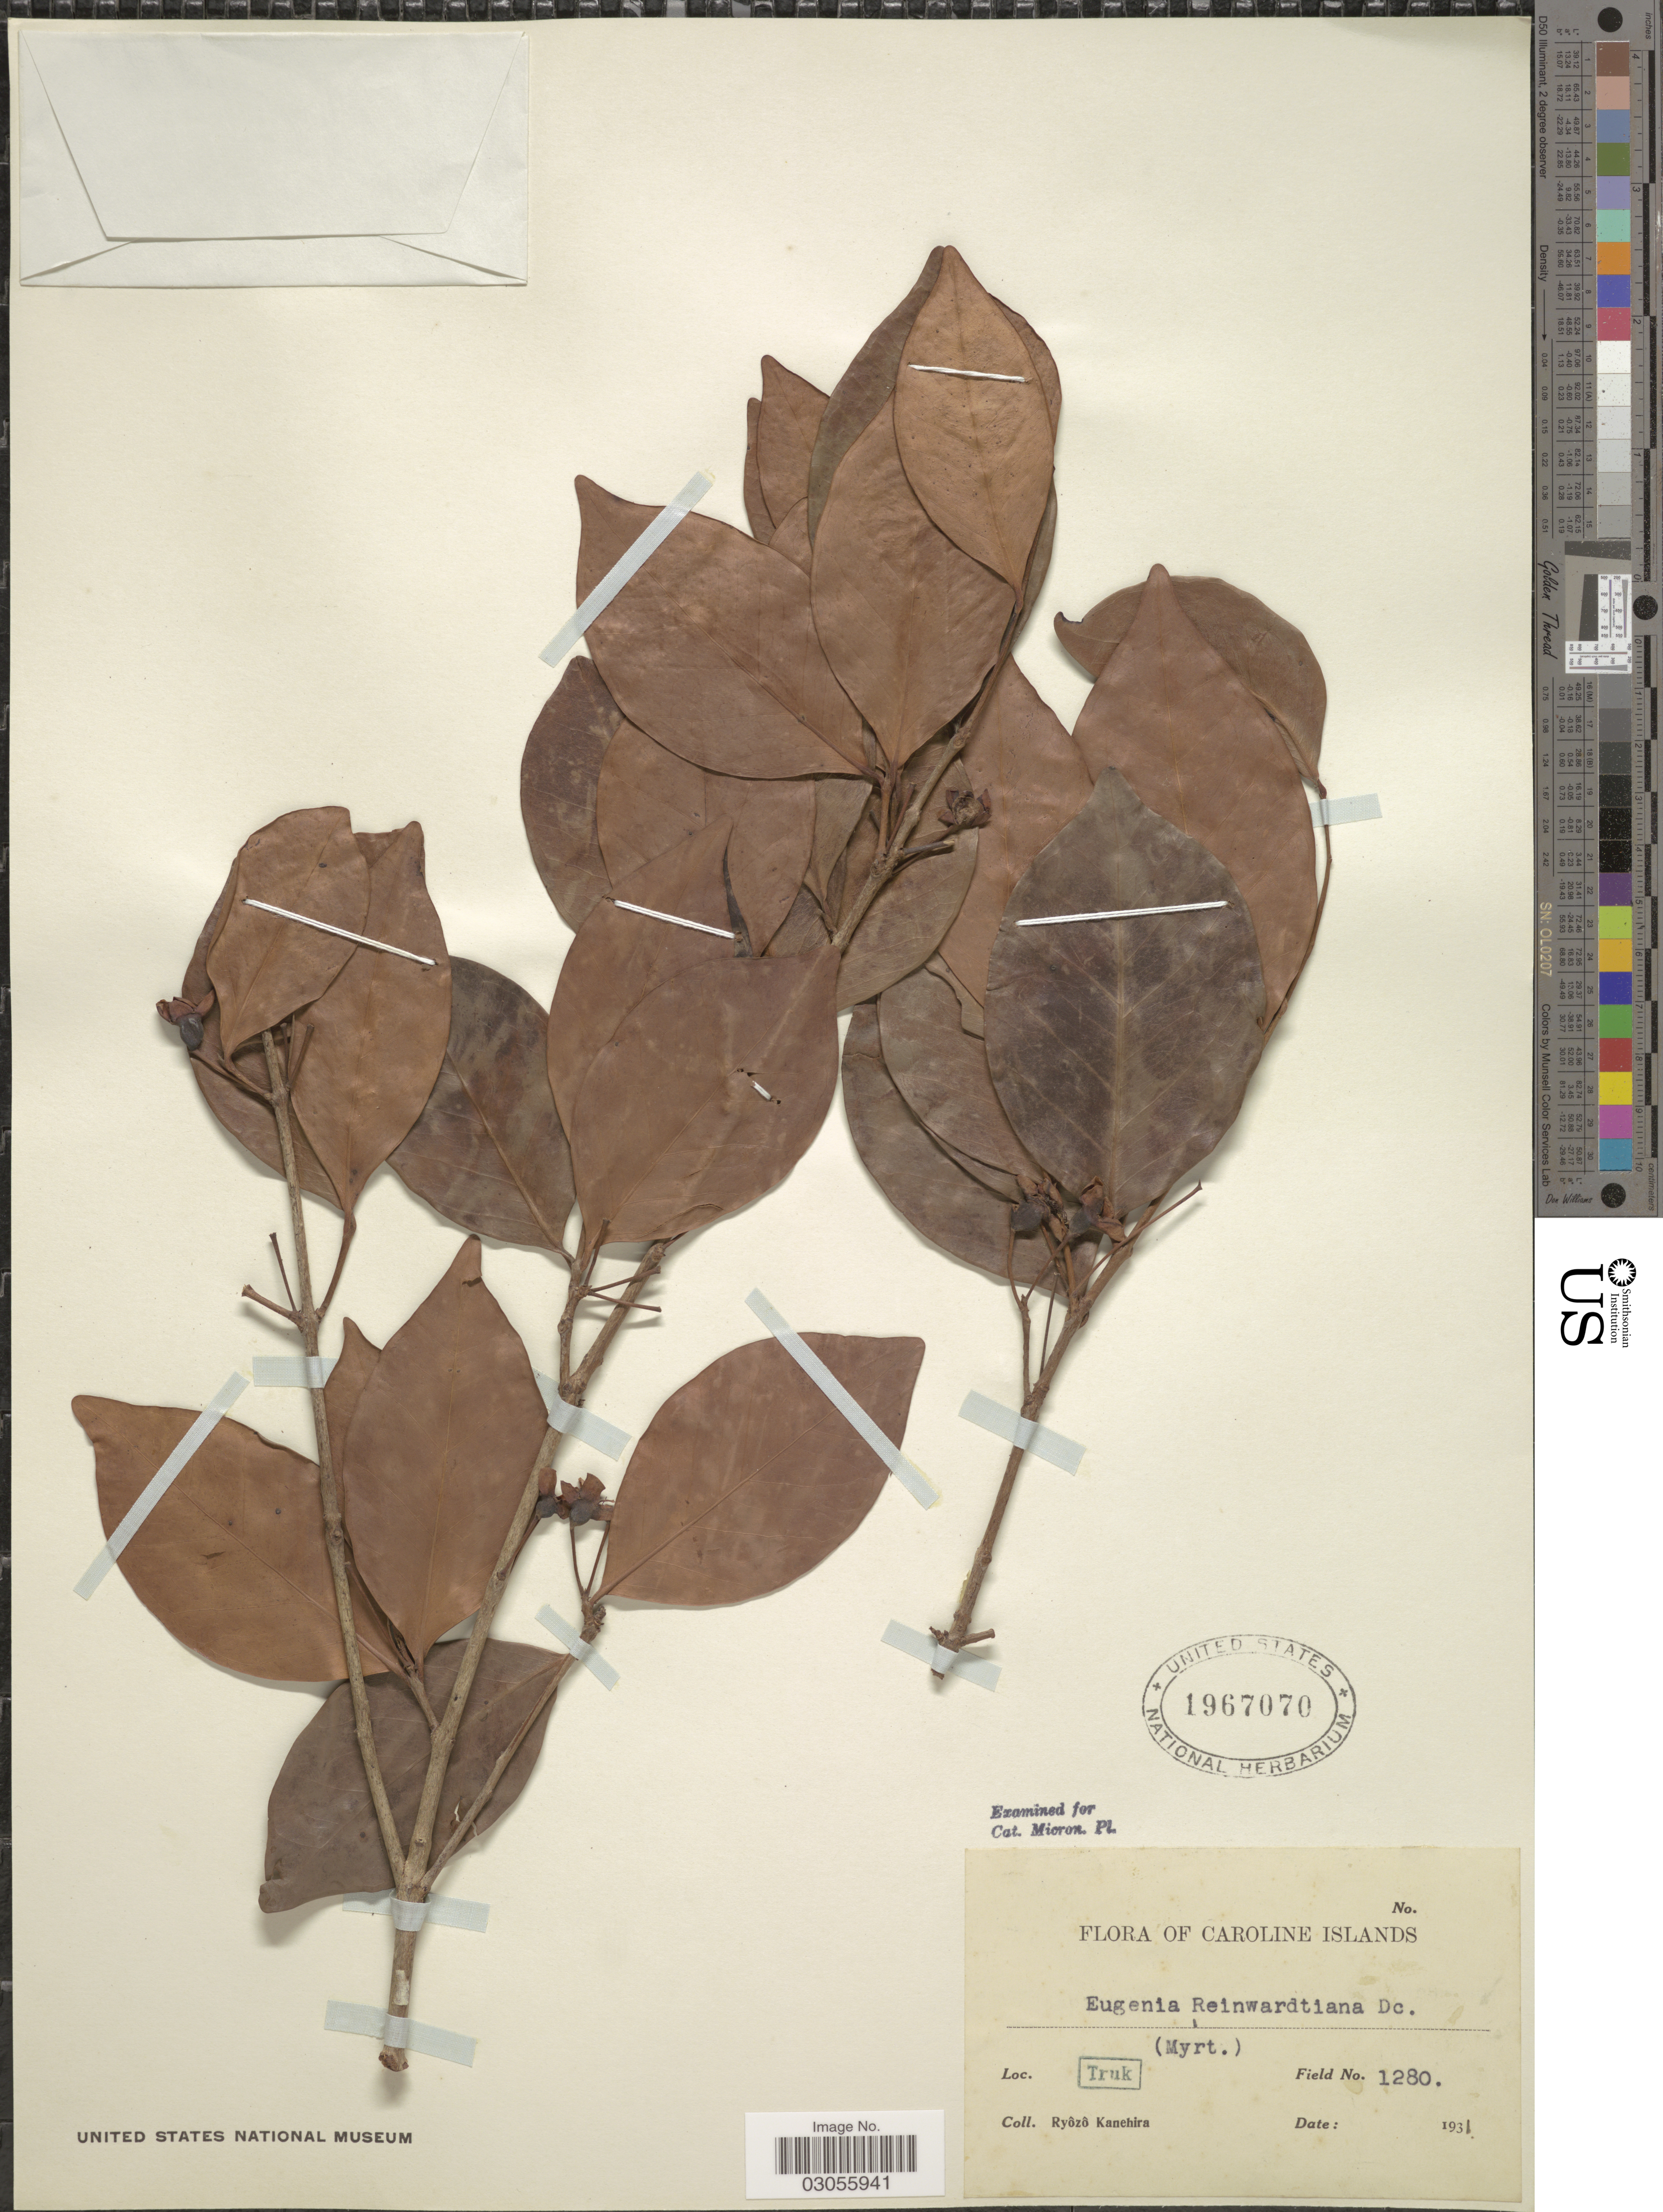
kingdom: Plantae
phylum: Tracheophyta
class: Magnoliopsida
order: Myrtales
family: Myrtaceae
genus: Eugenia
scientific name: Eugenia reinwardtiana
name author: (Blume) DC.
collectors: R. Kanehira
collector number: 1280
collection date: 1931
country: Micronesia, Federated States of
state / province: Truk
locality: Caroline Islands.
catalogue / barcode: US 1967070